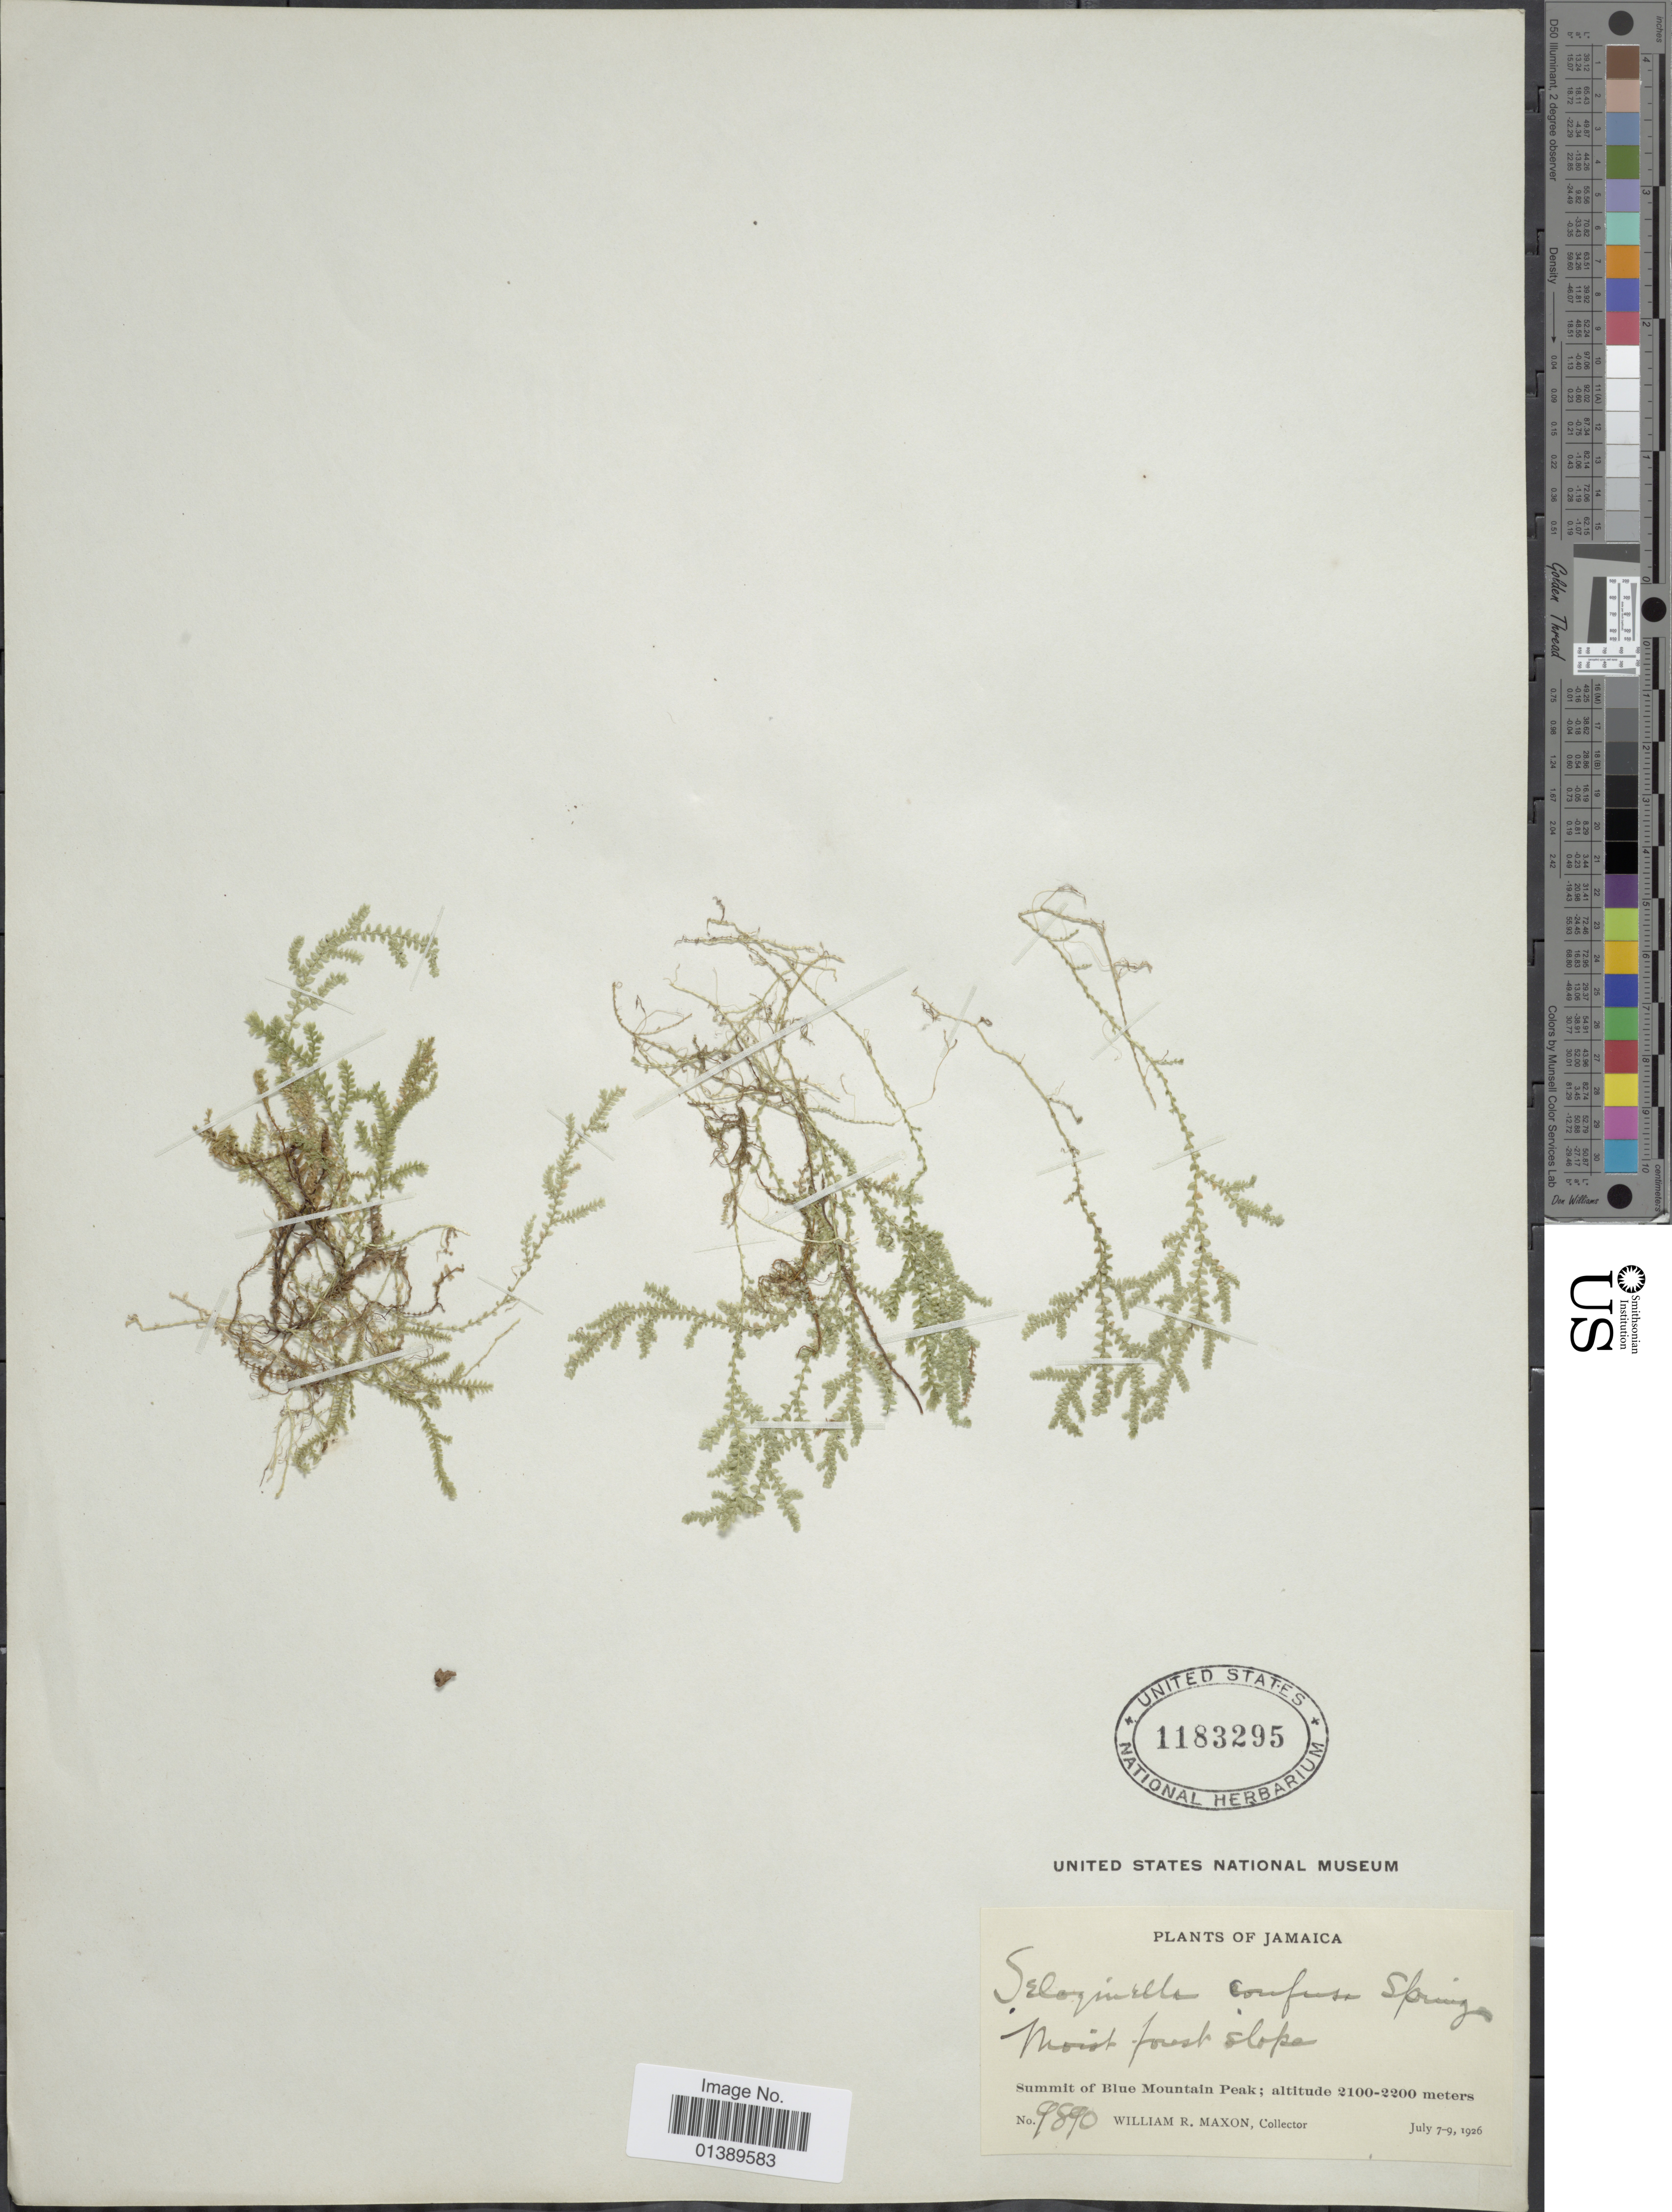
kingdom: Plantae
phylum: Tracheophyta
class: Lycopodiopsida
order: Selaginellales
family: Selaginellaceae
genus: Selaginella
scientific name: Selaginella confusa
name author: Spring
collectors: W. R. Maxon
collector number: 9890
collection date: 1926-07-07/1926-07-09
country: Jamaica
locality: Summit of Blue Mountain Peak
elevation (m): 2100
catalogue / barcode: US 1183295